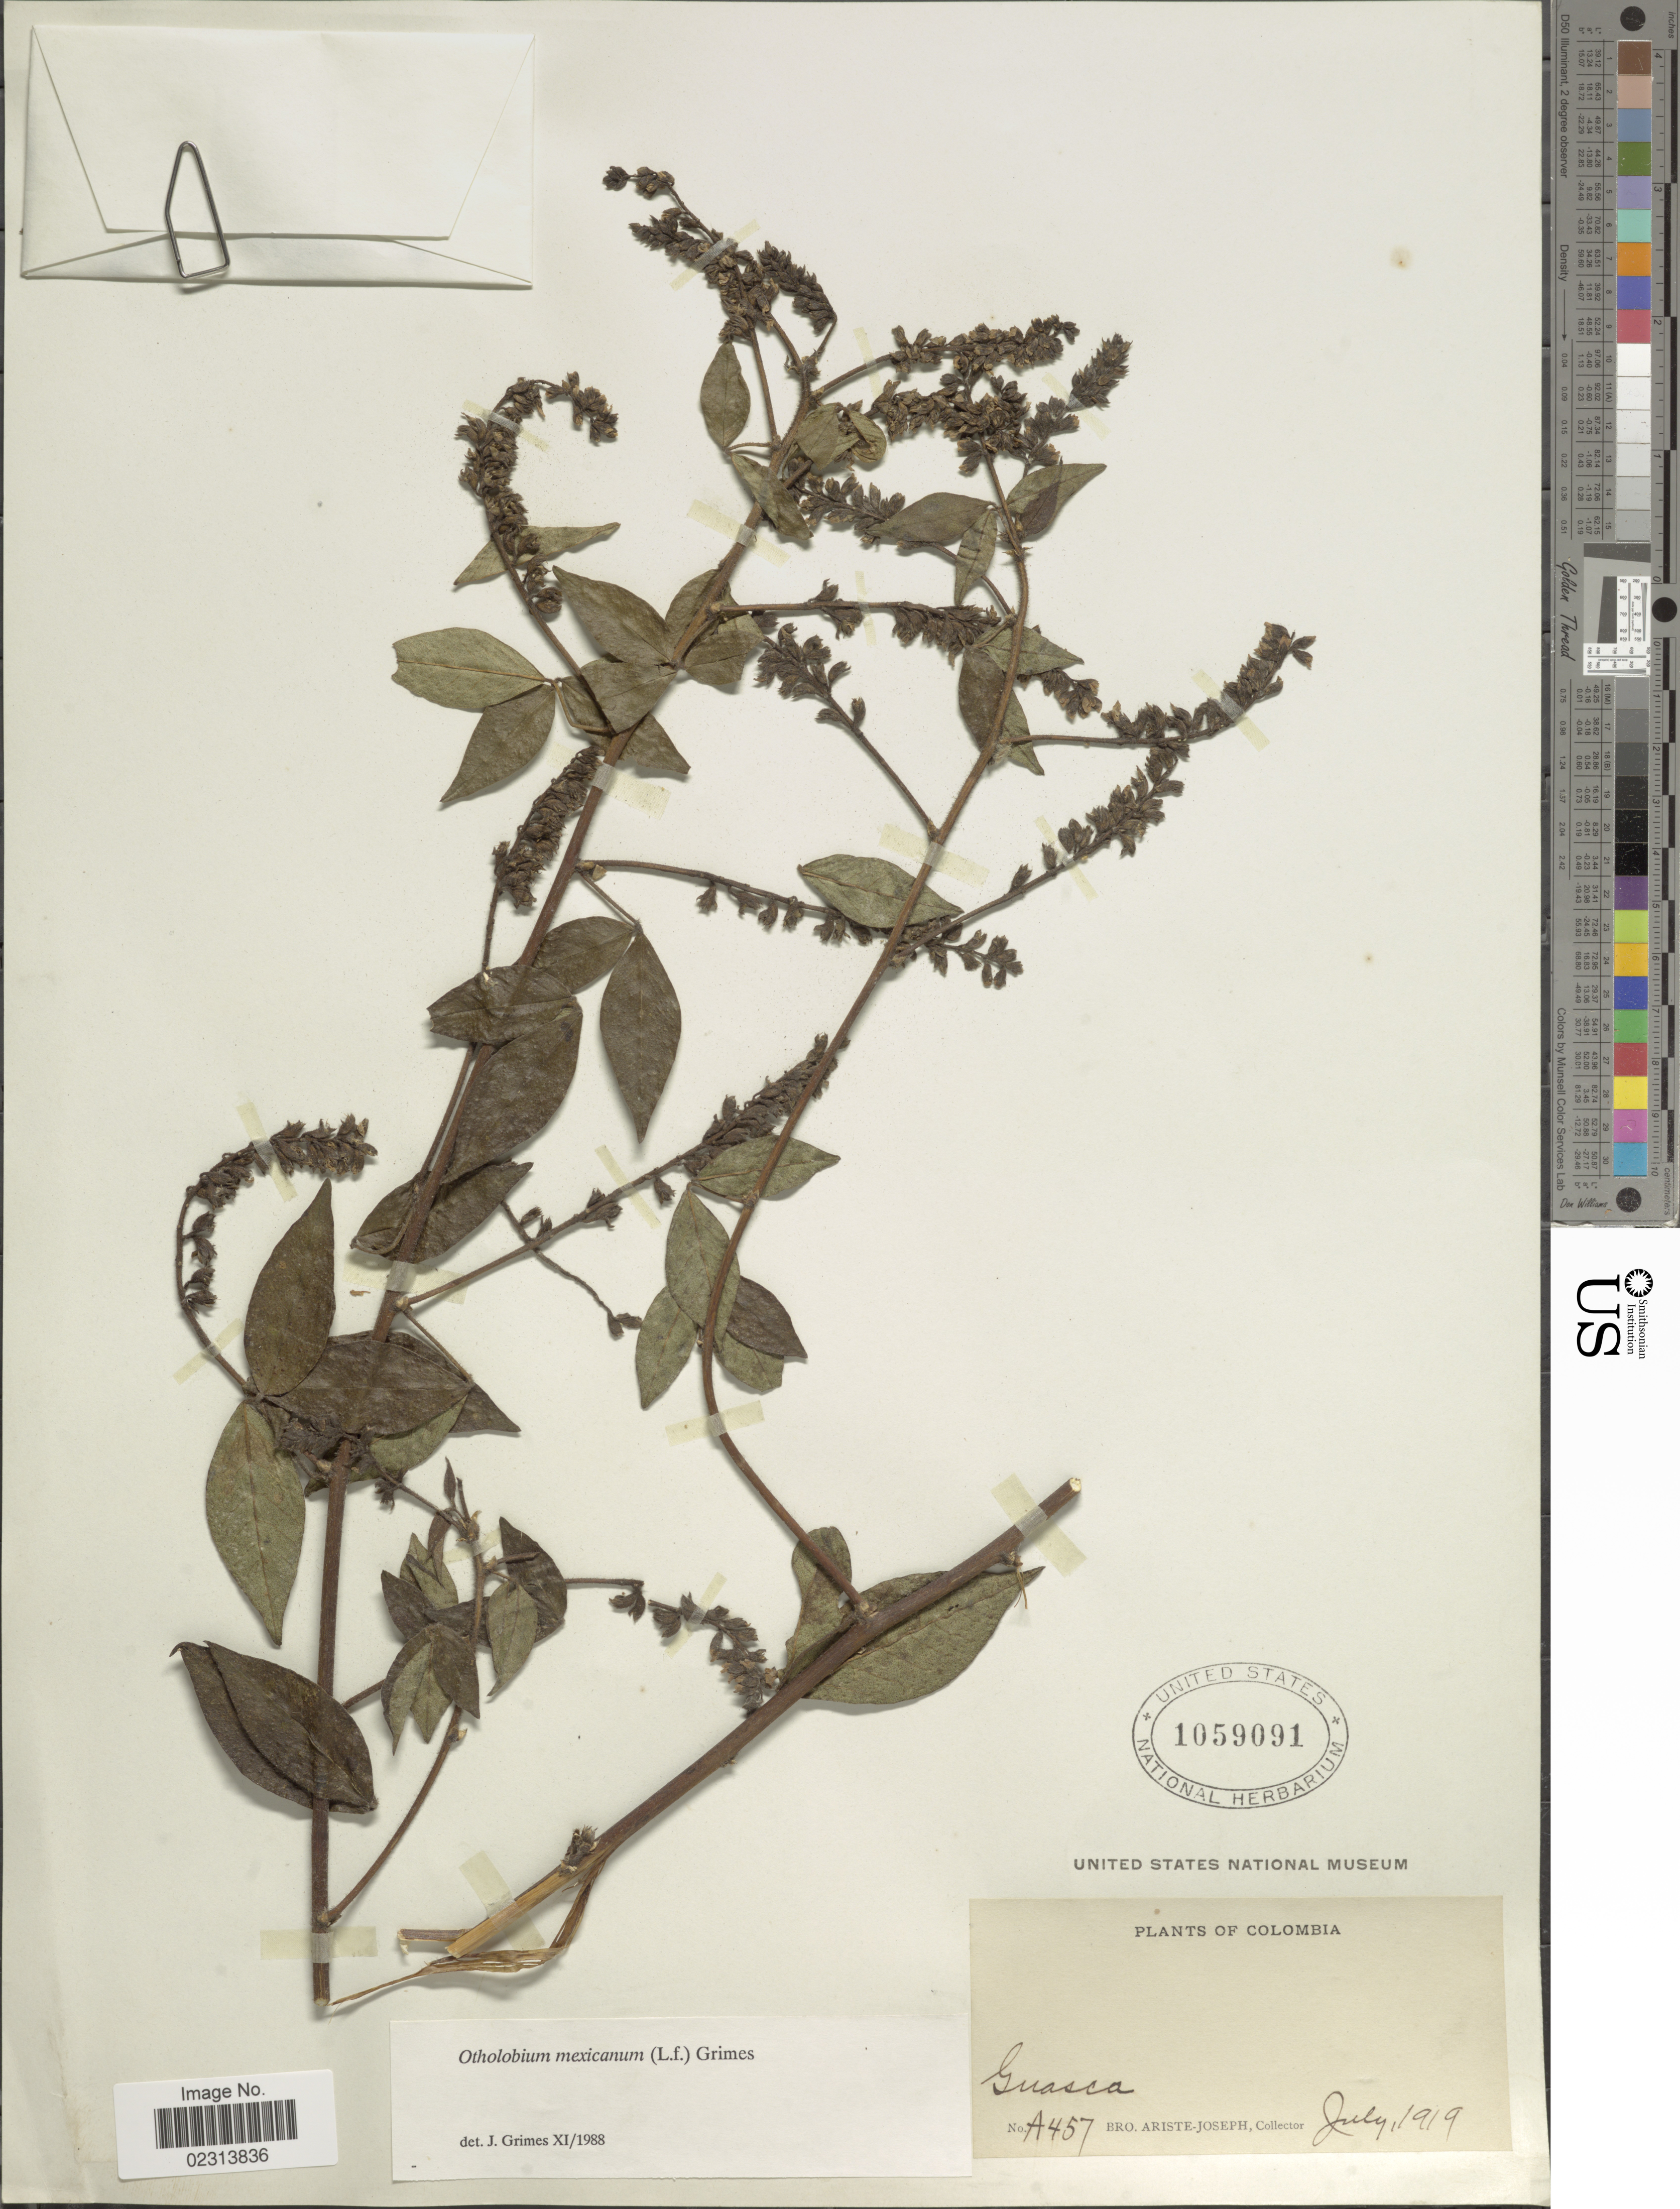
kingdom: Plantae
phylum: Tracheophyta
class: Magnoliopsida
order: Fabales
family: Fabaceae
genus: Otholobium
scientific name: Otholobium mexicanum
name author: (L. f.) J.W. Grimes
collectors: Bro. Ariste-Joseph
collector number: A457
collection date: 1919-07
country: Colombia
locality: Guasca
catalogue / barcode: US 1059091